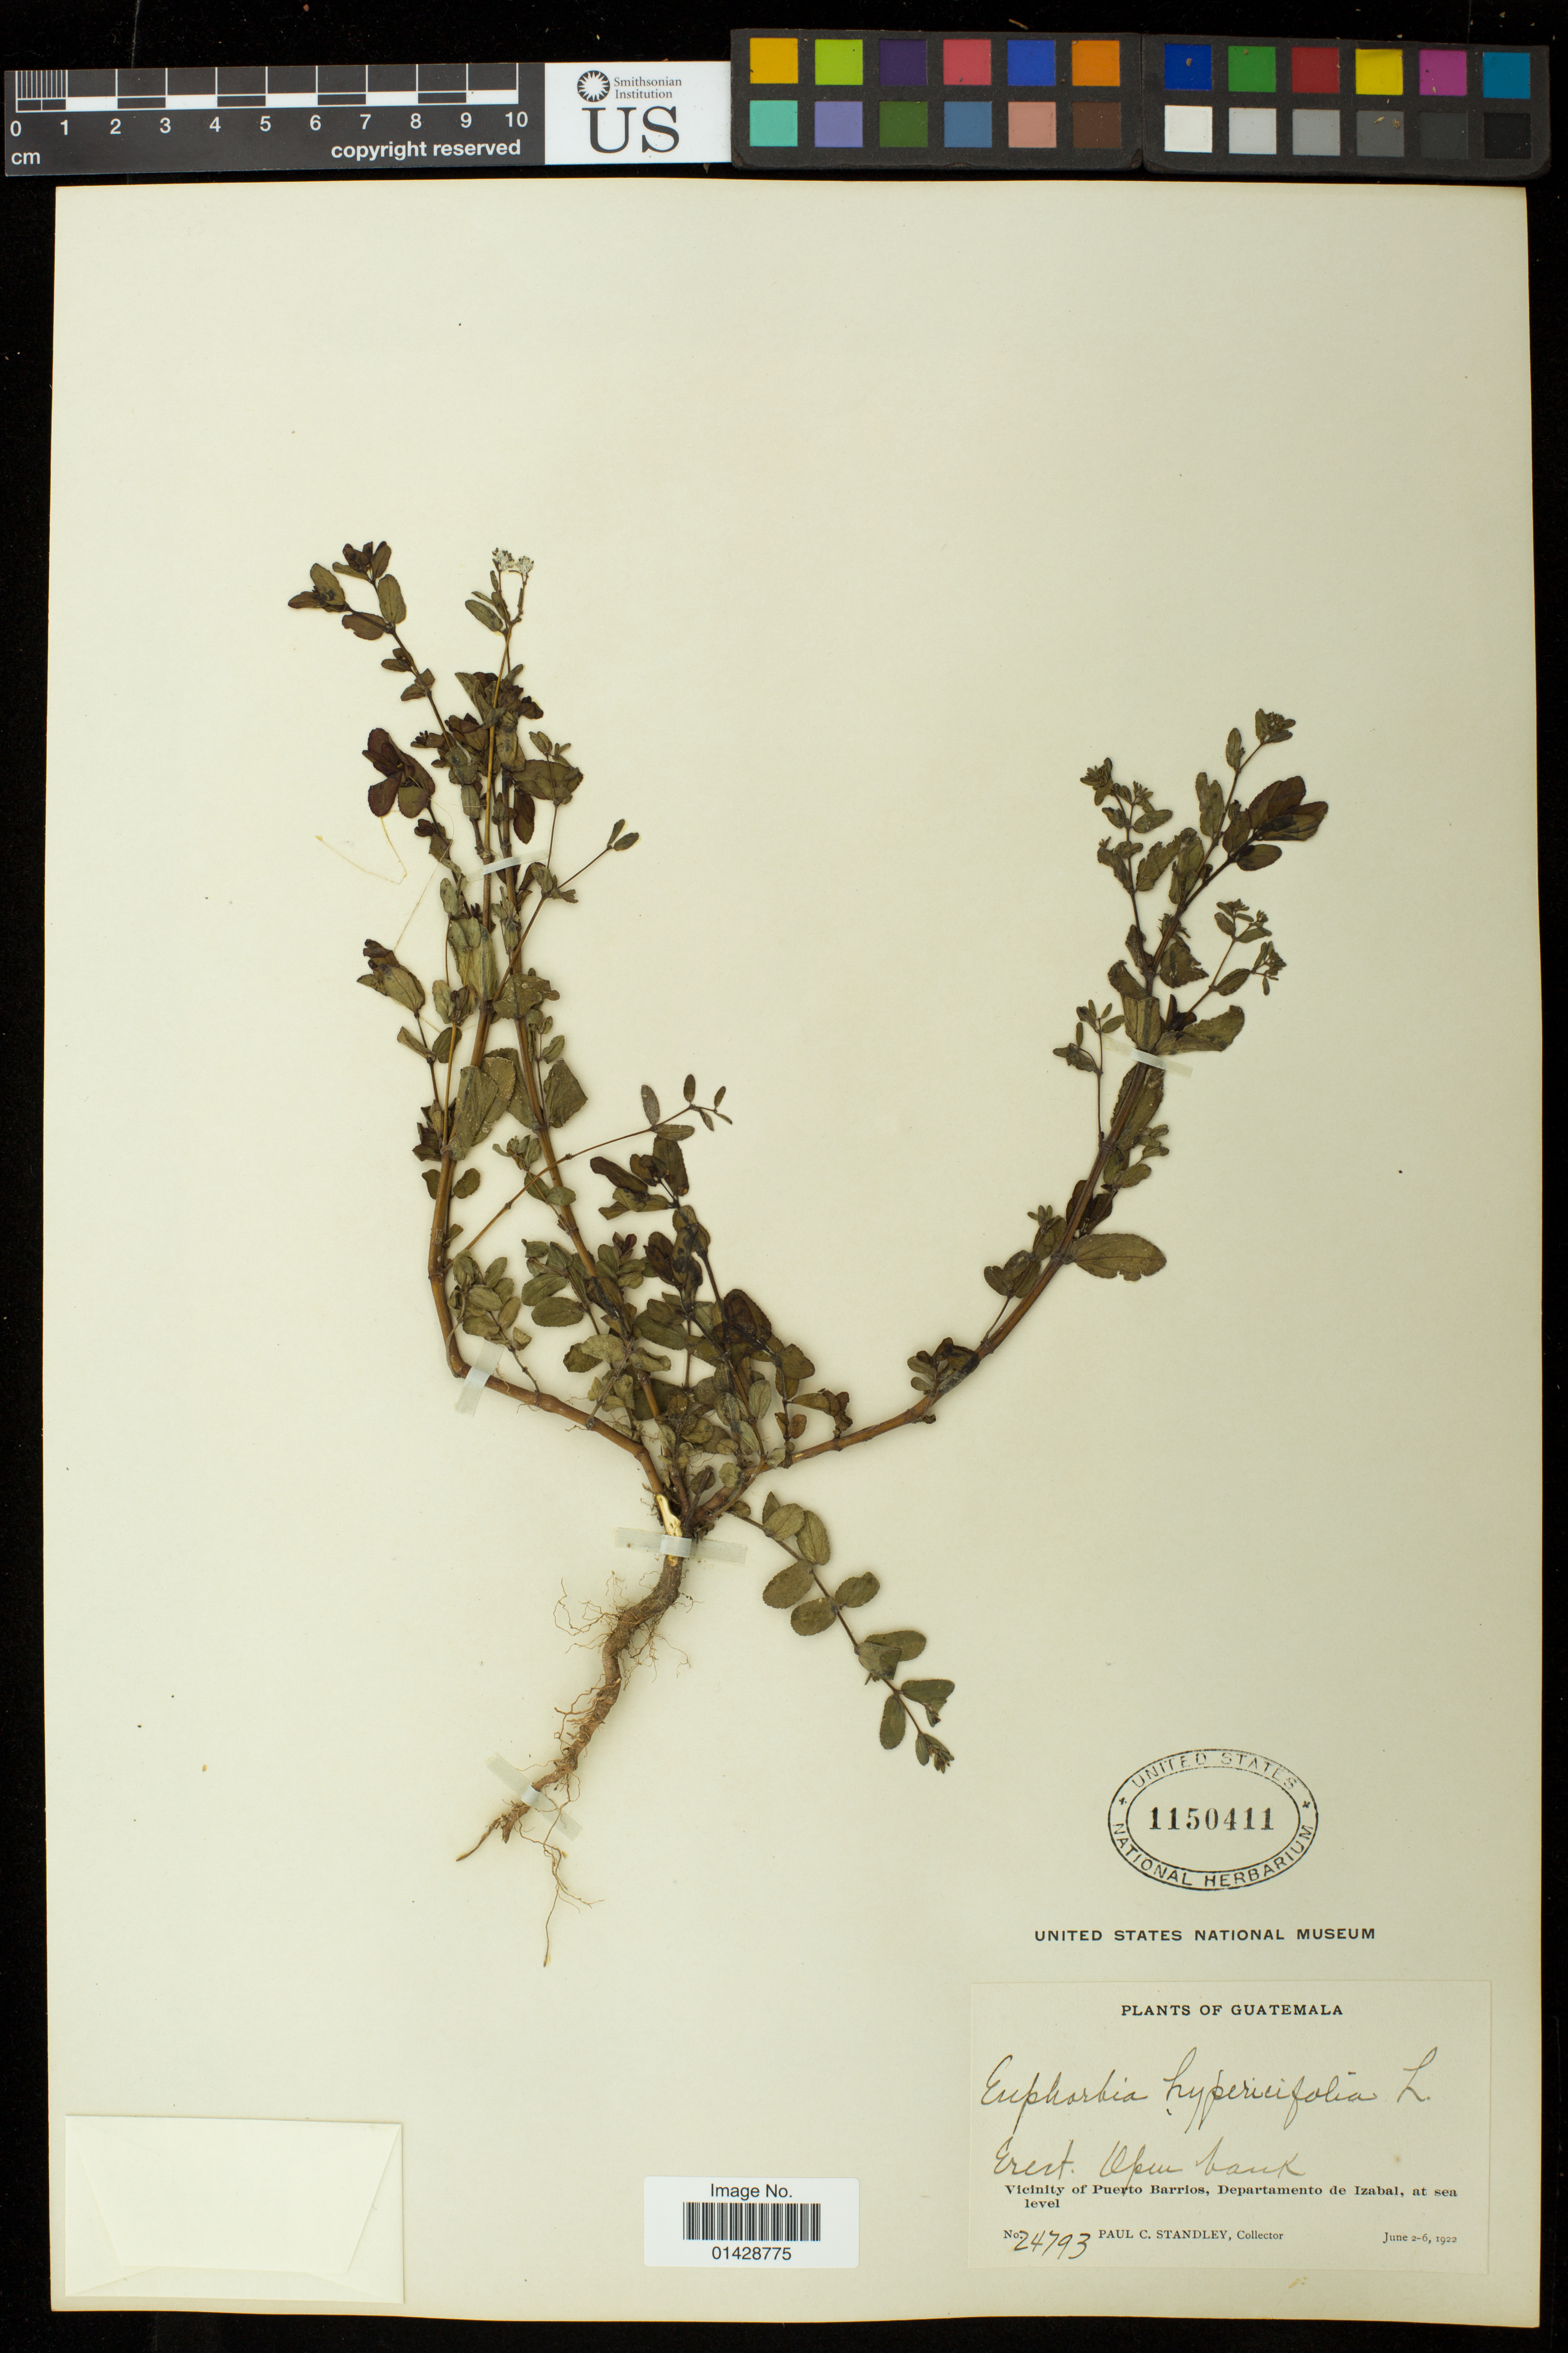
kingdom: Plantae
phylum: Tracheophyta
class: Magnoliopsida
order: Malpighiales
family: Euphorbiaceae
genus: Euphorbia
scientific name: Euphorbia maculata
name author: L.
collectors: P. C. Standley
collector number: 24793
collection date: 1922-06-02/1922-06-06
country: Guatemala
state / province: Izabal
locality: Vicinity of Puerto Barrios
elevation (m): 0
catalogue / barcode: US 1150411